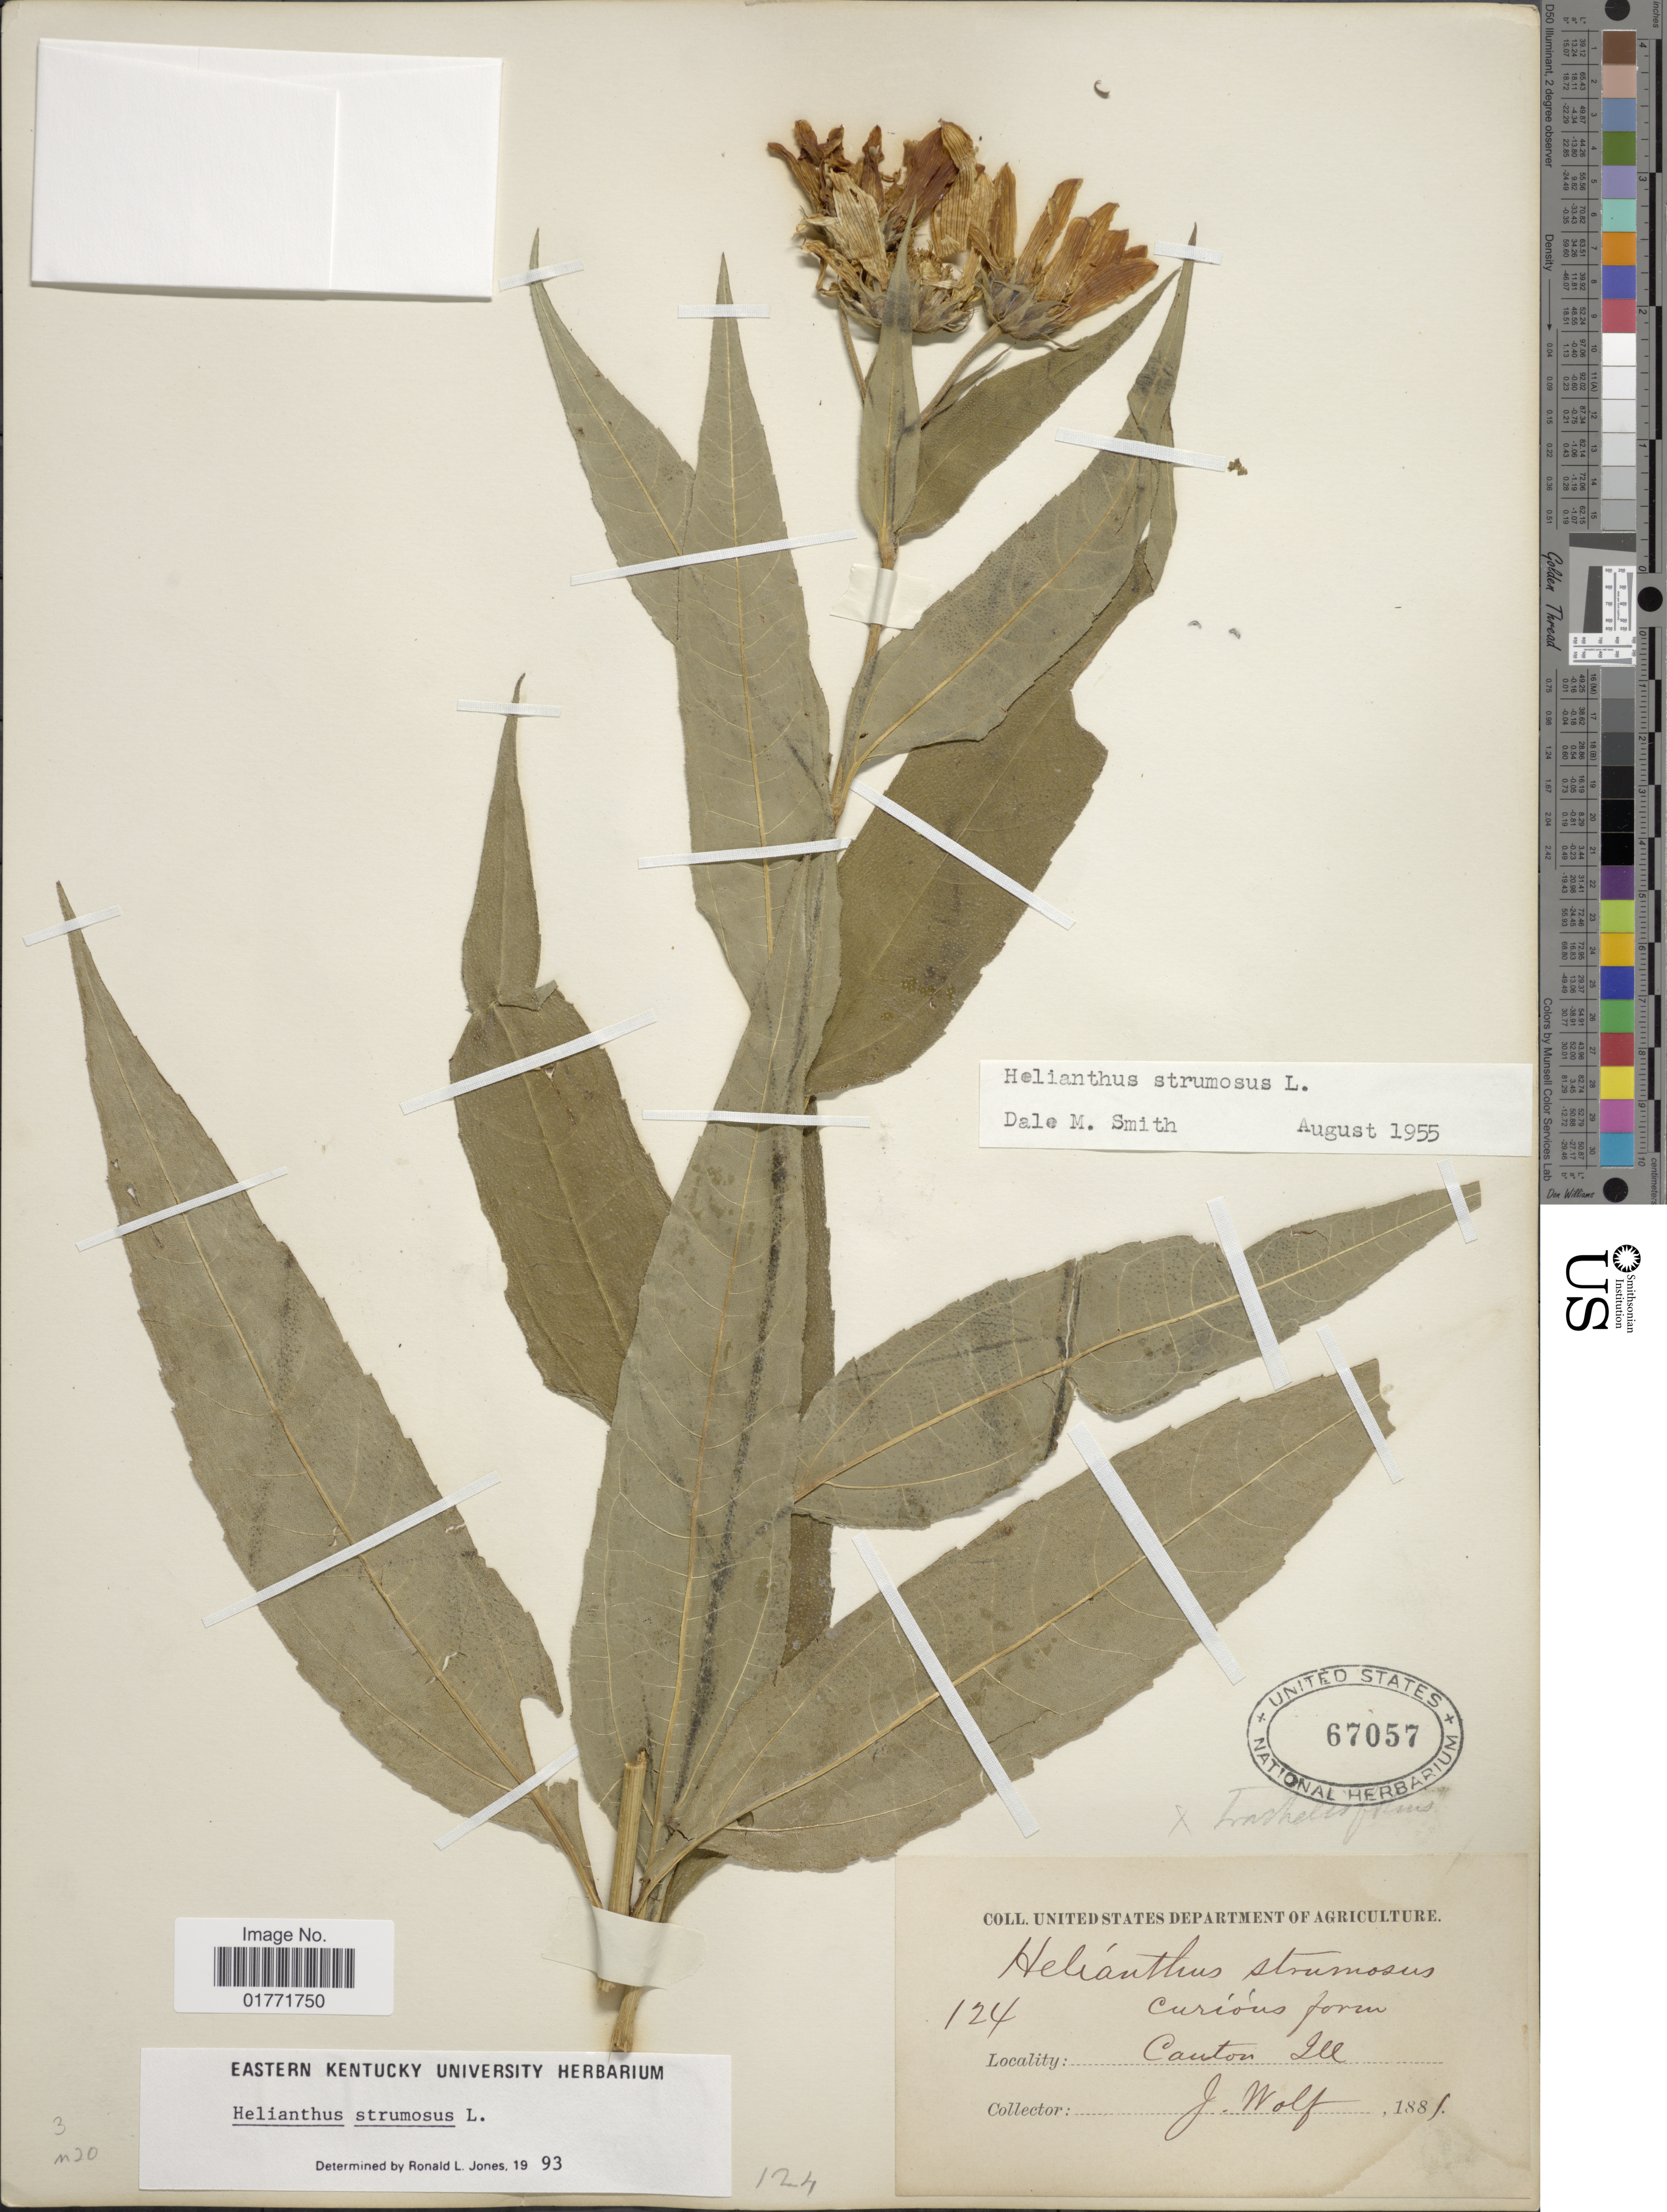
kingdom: Plantae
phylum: Tracheophyta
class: Magnoliopsida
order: Asterales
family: Asteraceae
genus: Helianthus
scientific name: Helianthus strumosus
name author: L.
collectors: J. Wolf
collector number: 124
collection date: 1881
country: United States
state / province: Illinois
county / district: Fulton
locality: Canton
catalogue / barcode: US 67057